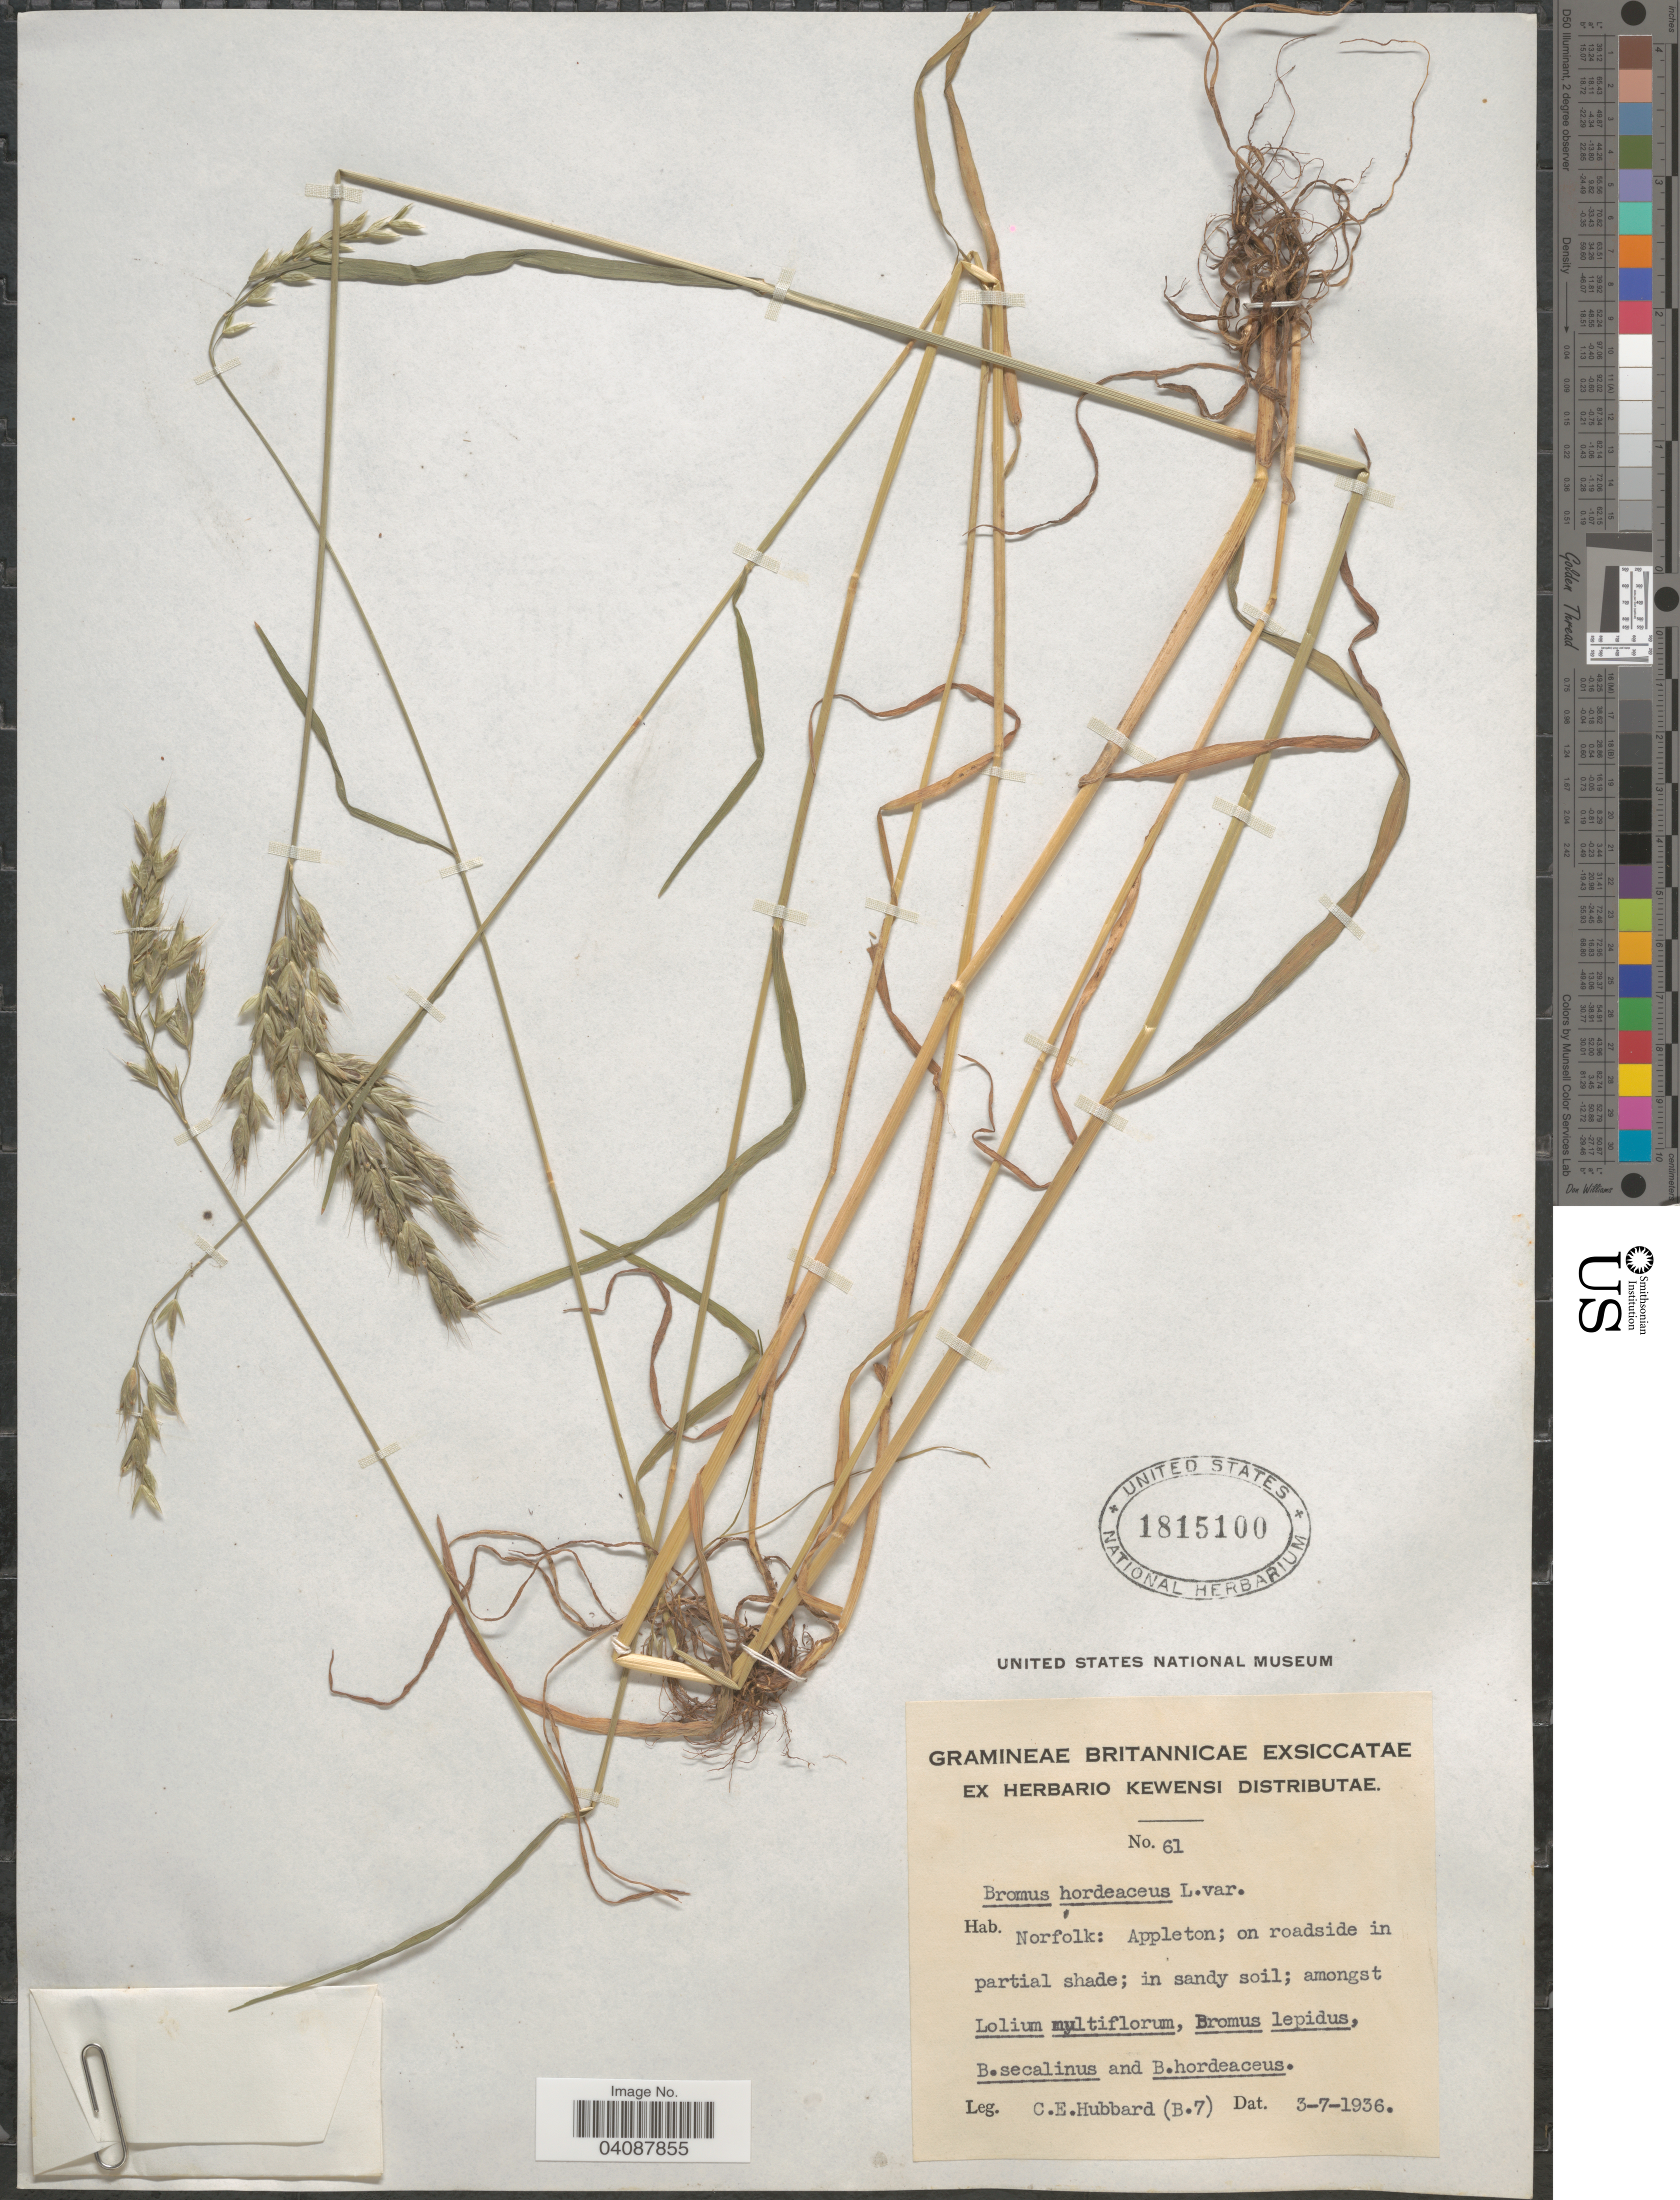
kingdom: Plantae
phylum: Tracheophyta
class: Liliopsida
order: Poales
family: Poaceae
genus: Bromus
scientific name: Bromus hordeaceus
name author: L.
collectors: C. E. Hubbard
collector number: B.7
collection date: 1936-07-03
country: United Kingdom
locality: Britannicae. Norfolk: Appleton; on roadside in partial shade; in sandy soil.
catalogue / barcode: US 1815100